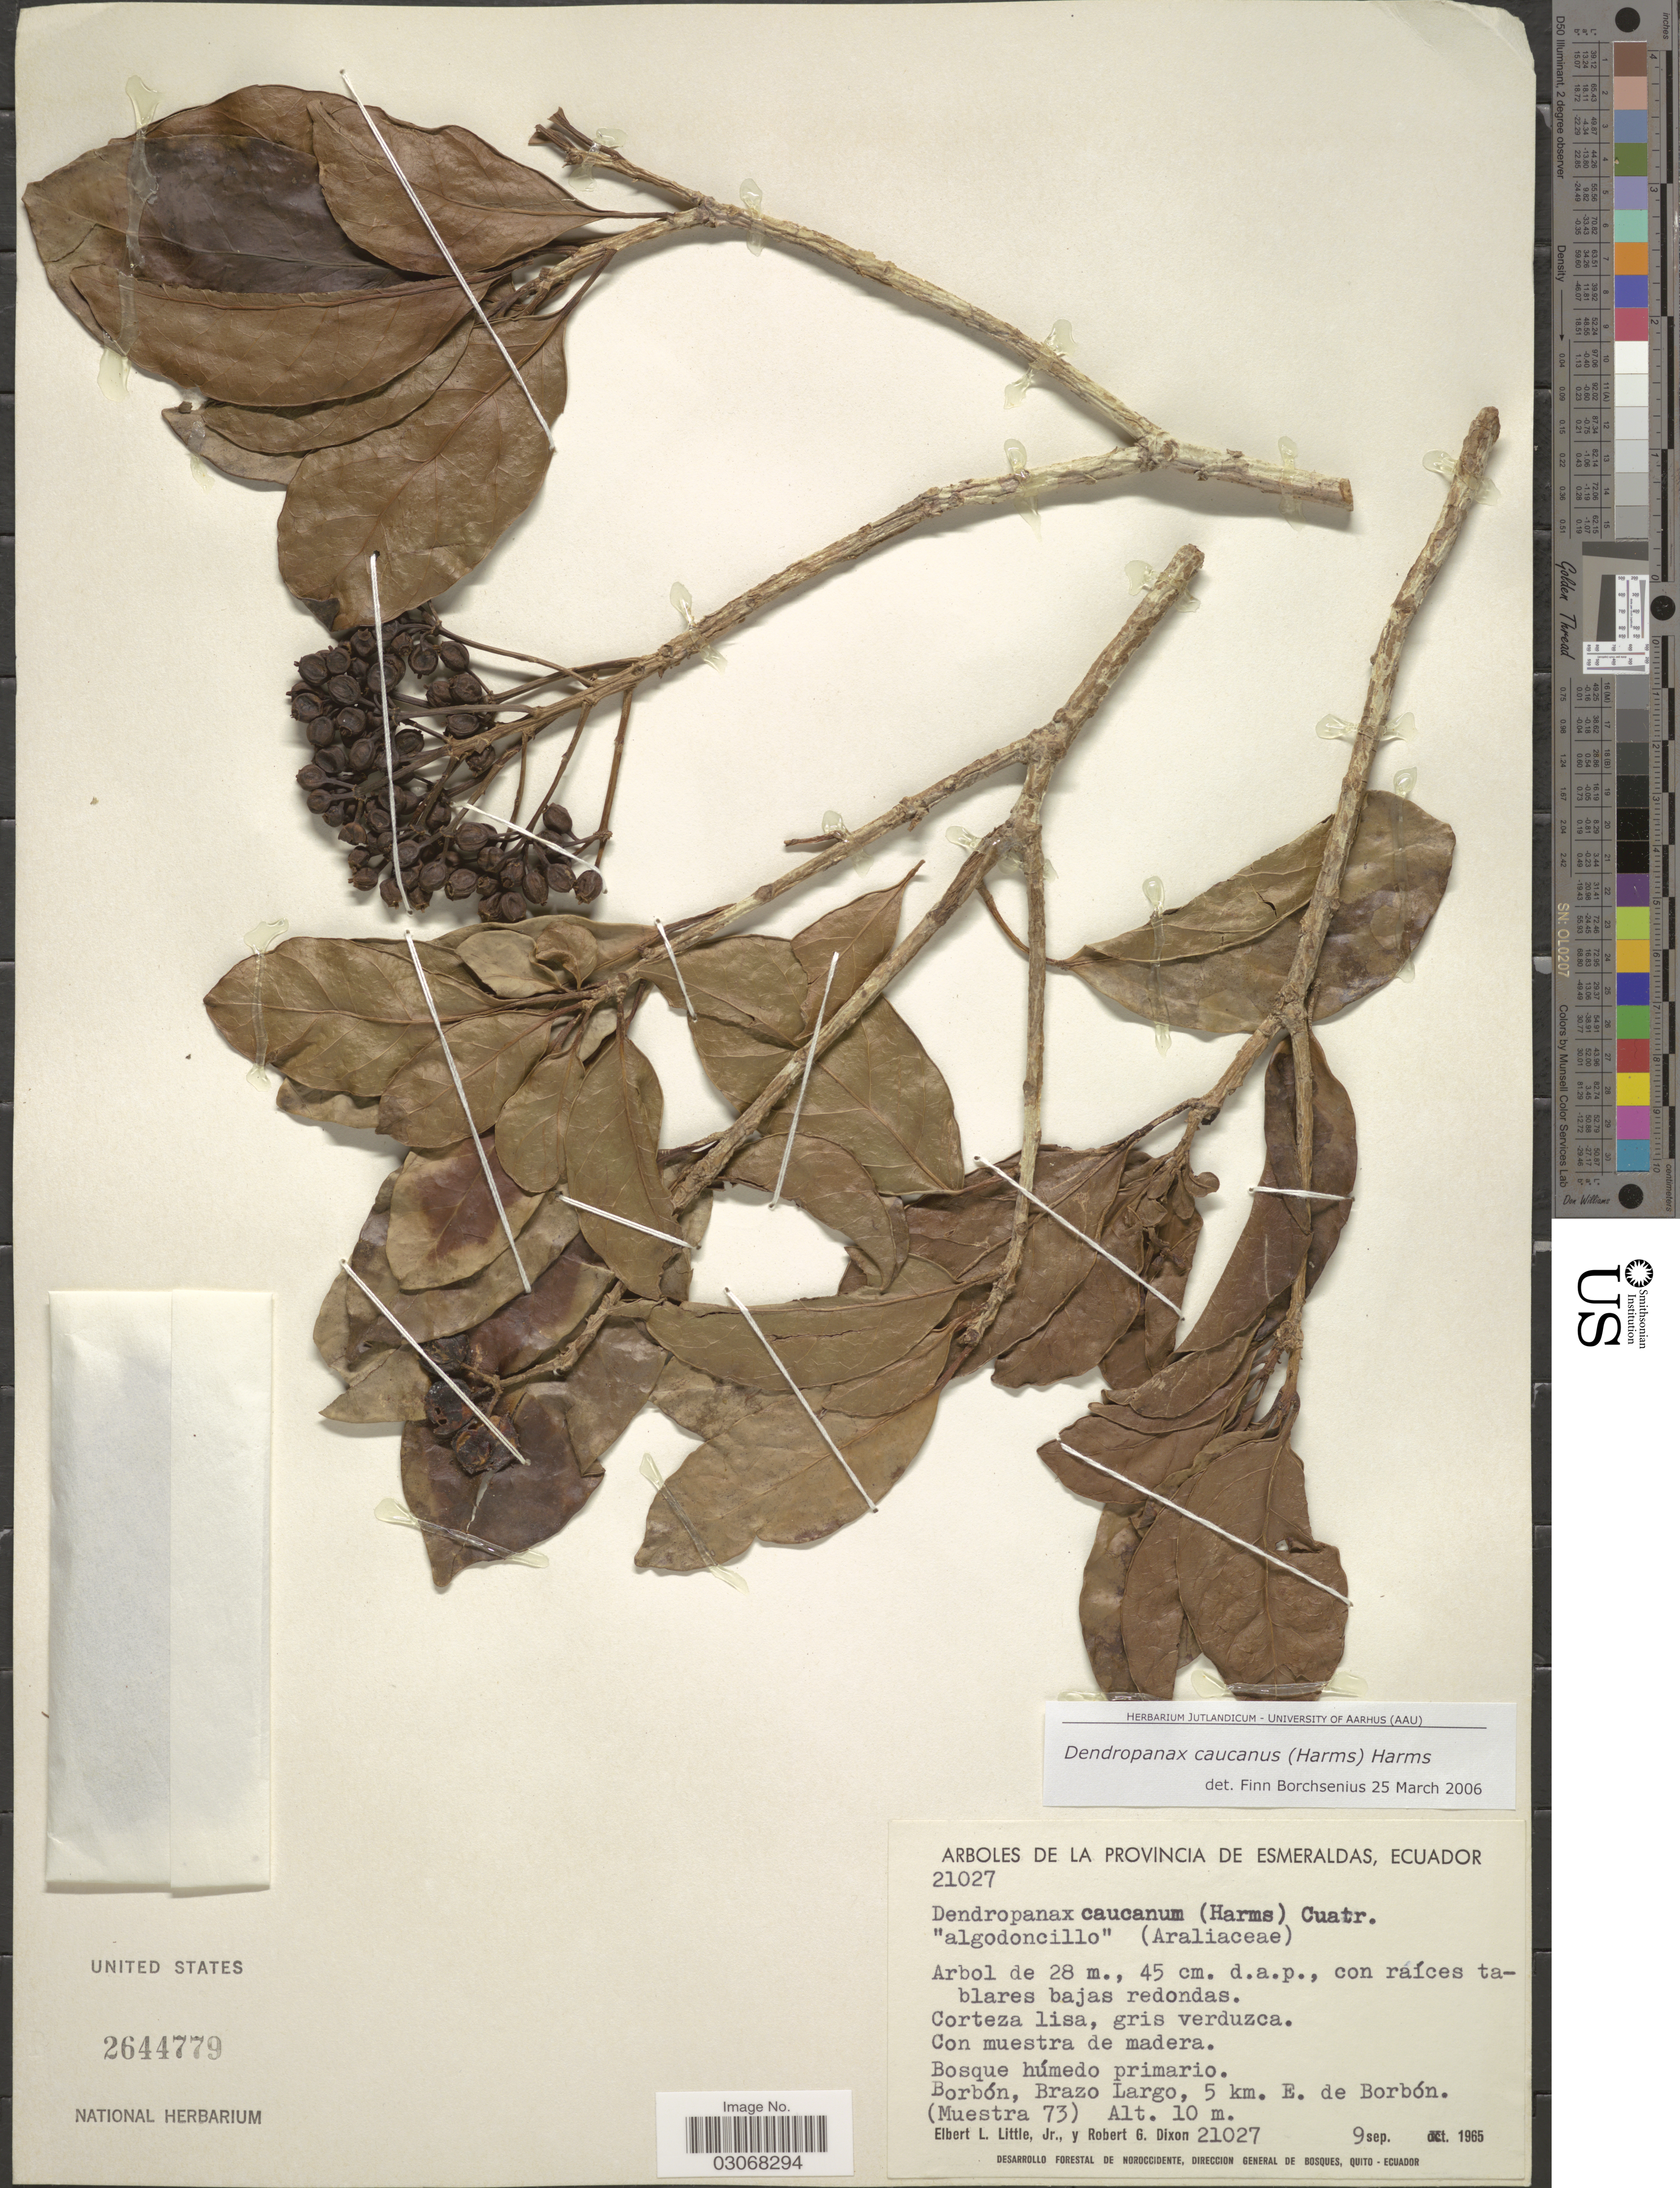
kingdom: Plantae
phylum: Tracheophyta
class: Magnoliopsida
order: Apiales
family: Araliaceae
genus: Dendropanax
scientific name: Dendropanax caucanus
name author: (Harms) Harms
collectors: E. L. Little & R. G. Dixon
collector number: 21027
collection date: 1965-09-09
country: Ecuador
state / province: Esmeraldas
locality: Borbón, Brazo Largo, 5 km. E. de Borbón. (Muestra 73).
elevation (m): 10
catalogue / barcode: US 2644779